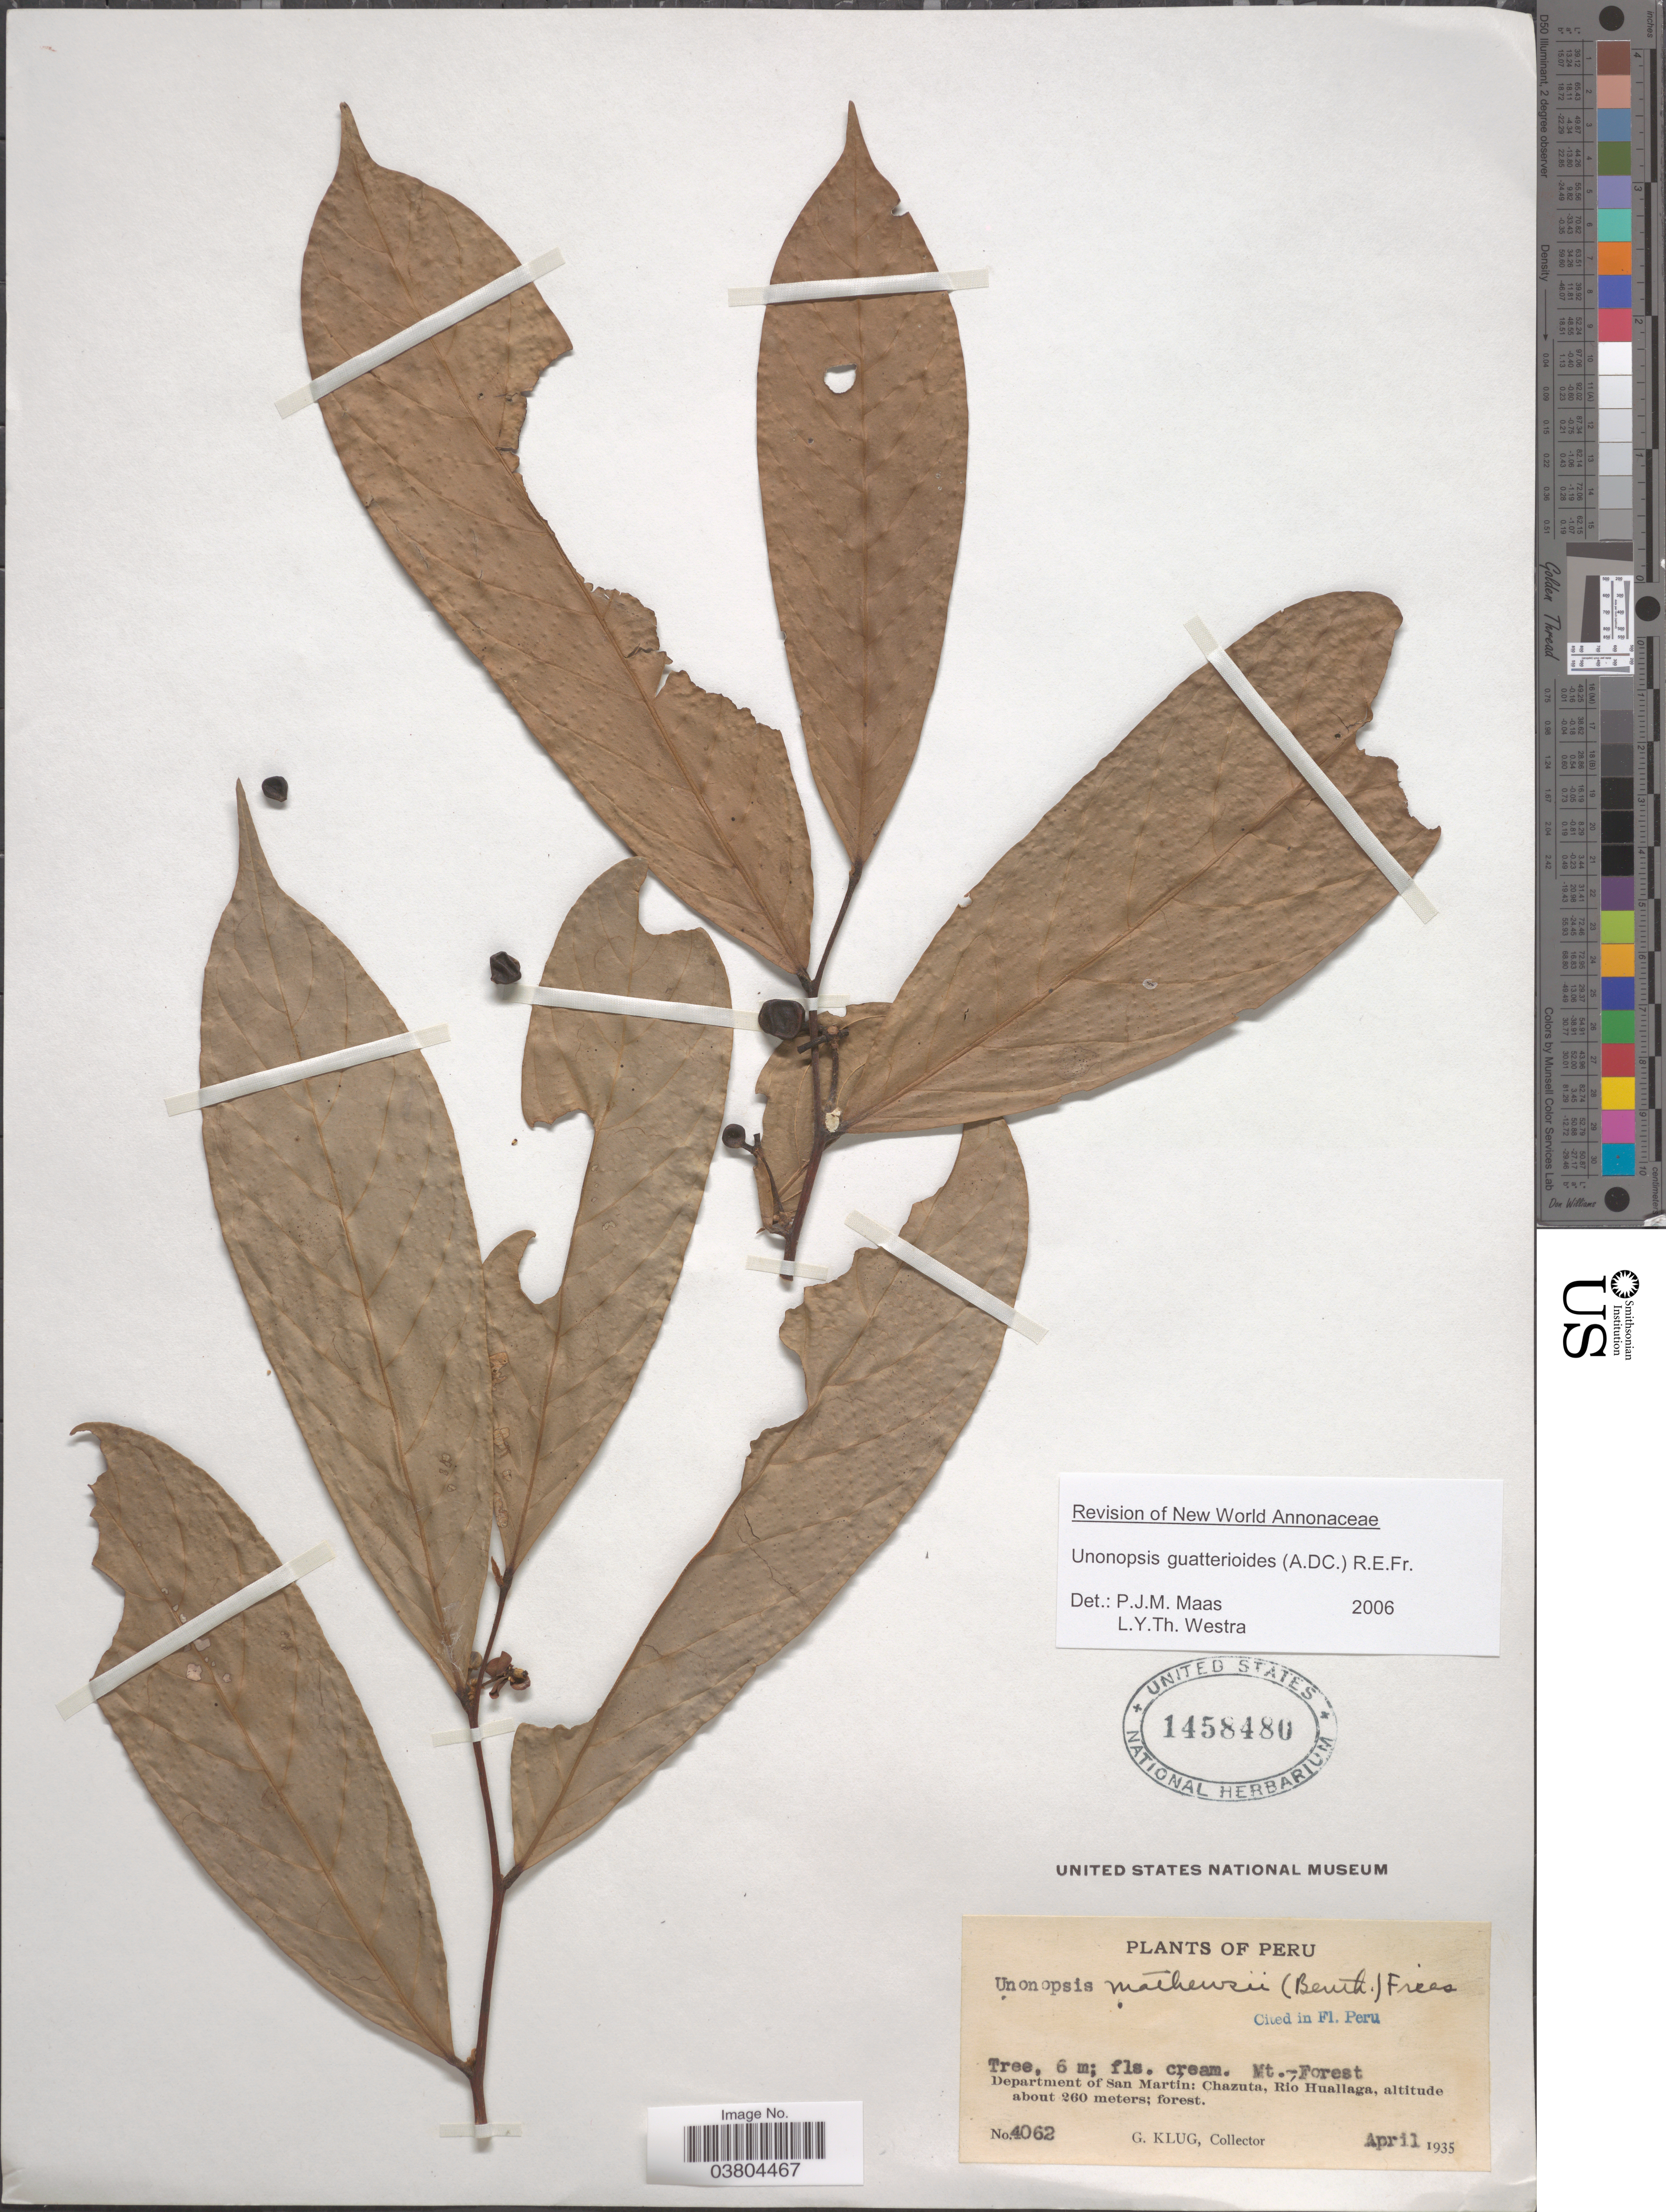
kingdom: Plantae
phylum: Tracheophyta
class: Magnoliopsida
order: Magnoliales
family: Annonaceae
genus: Unonopsis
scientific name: Unonopsis guatterioides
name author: (A. DC.) R.E. Fr.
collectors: G. Klug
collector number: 4062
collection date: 1935-04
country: Peru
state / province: San Martín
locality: Department of San Martín: Chazuta, Río Huallaga.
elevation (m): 260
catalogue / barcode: US 1458480